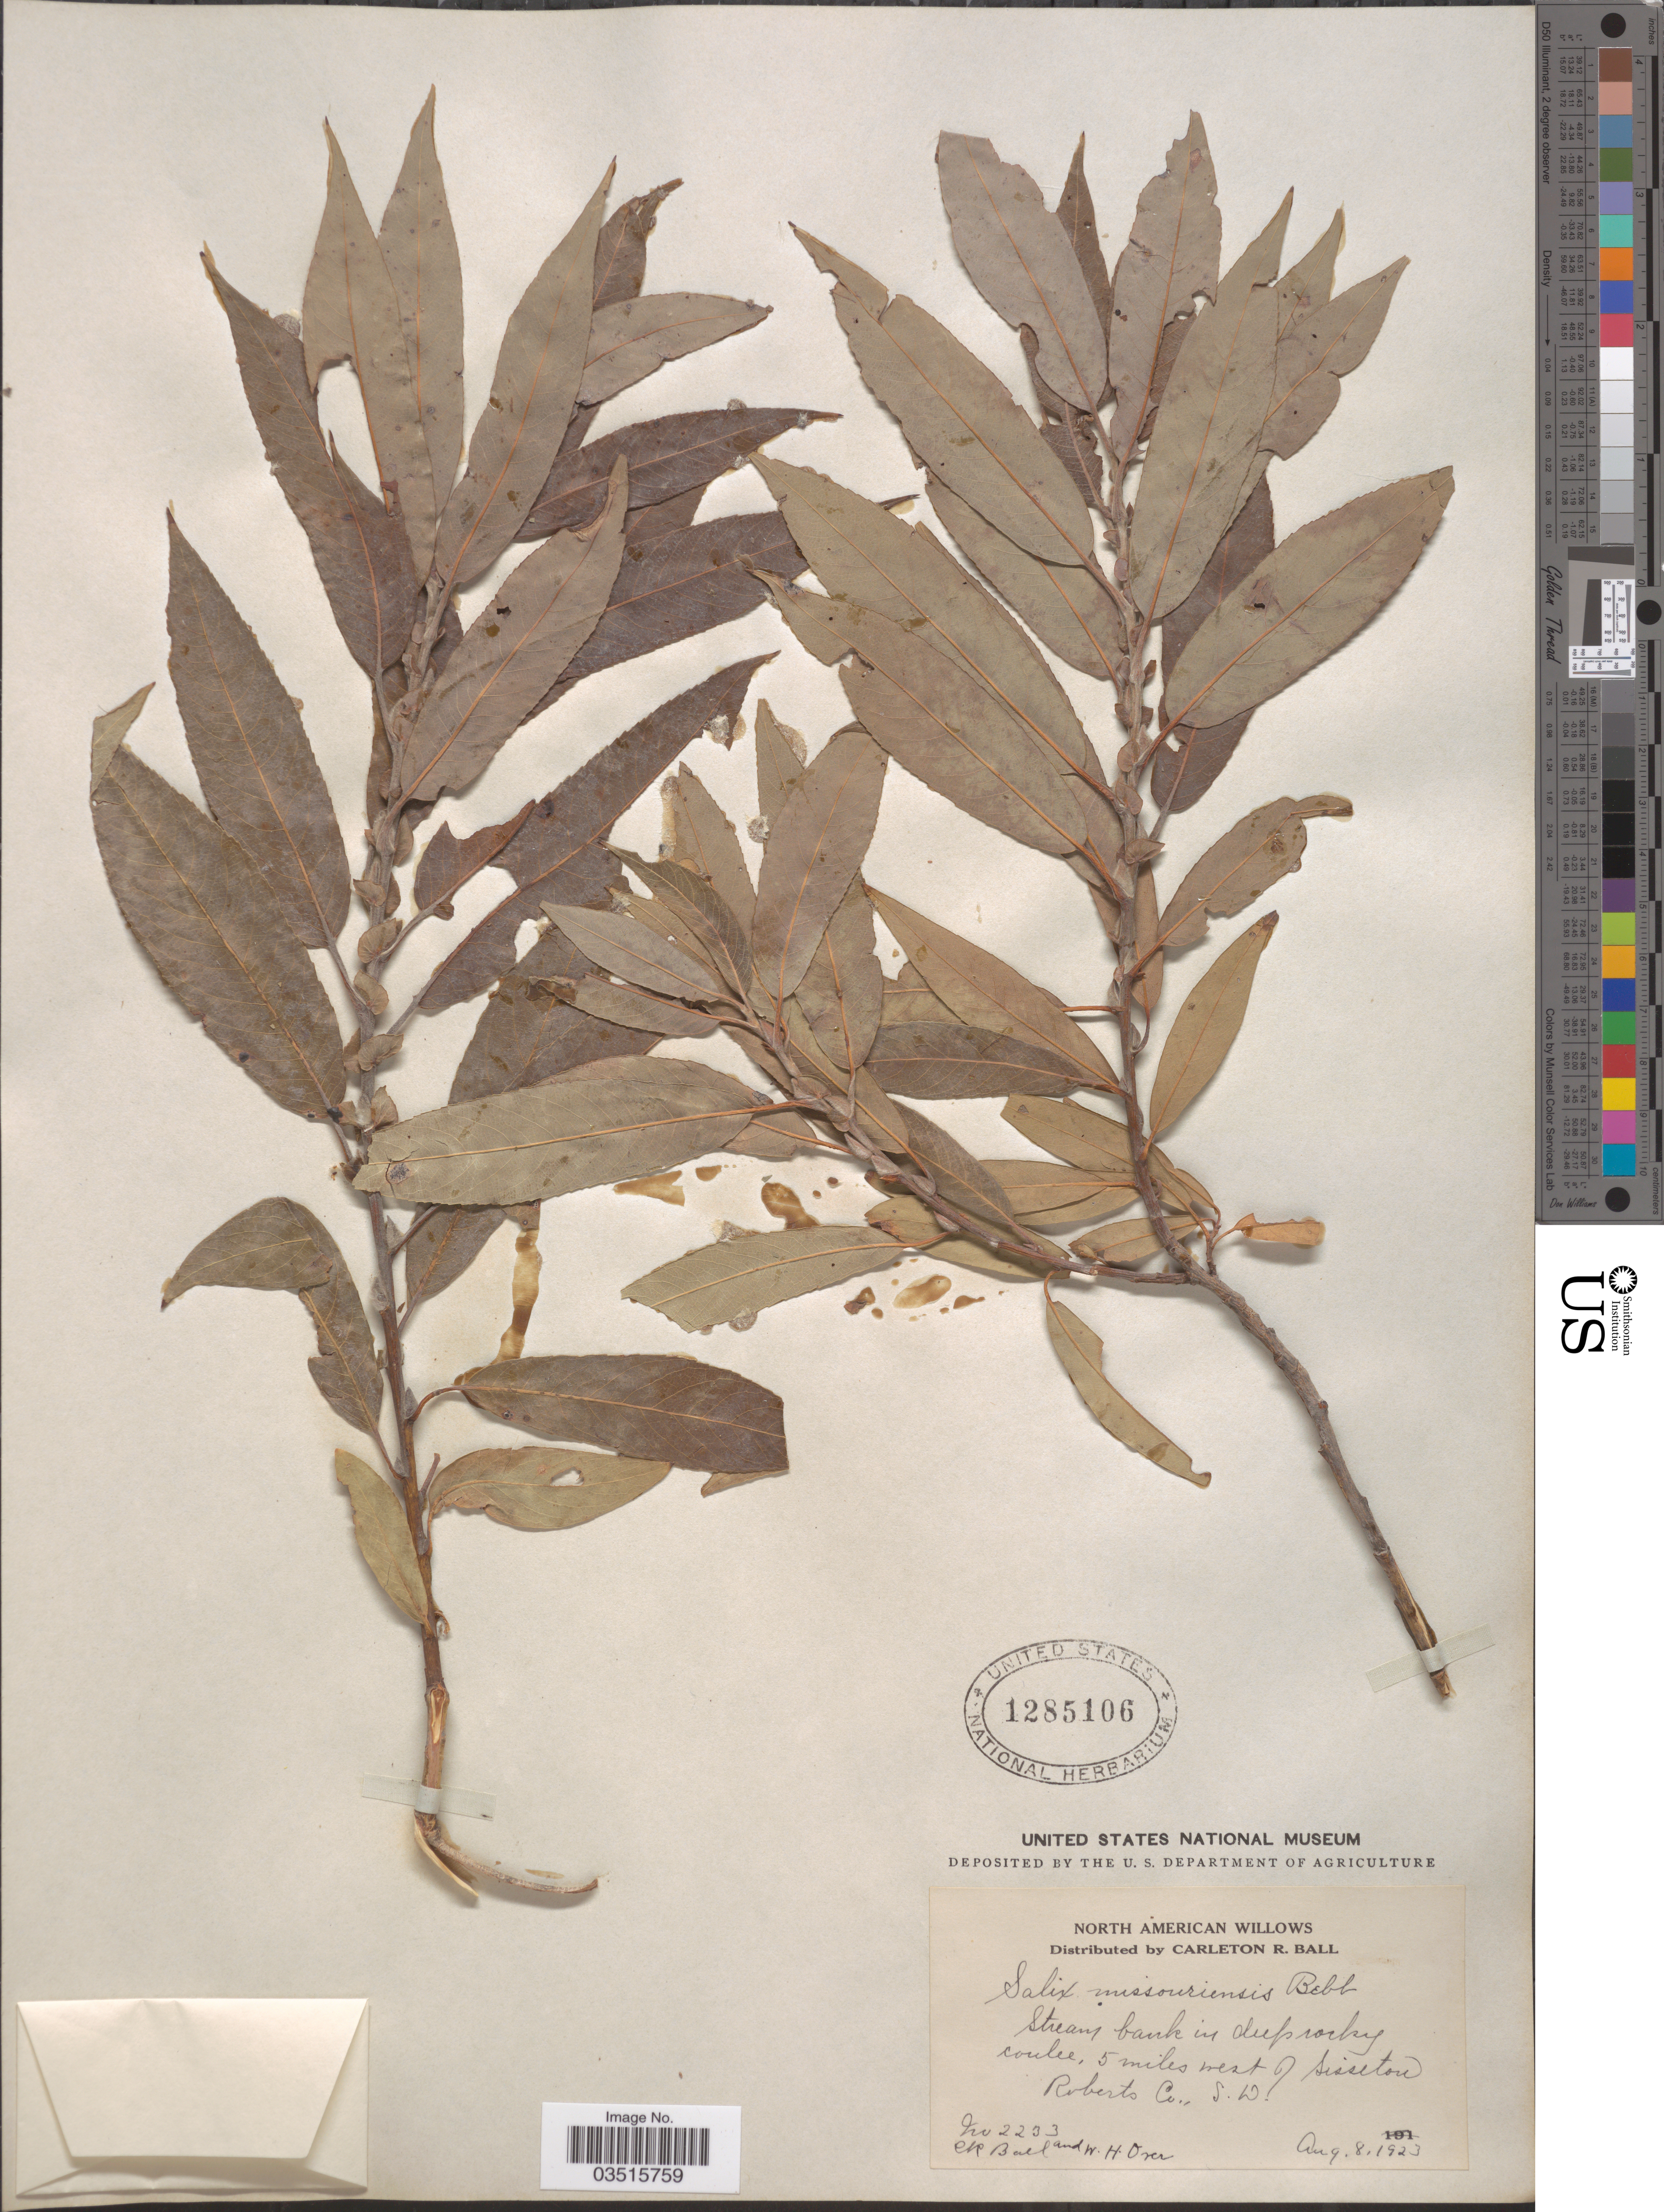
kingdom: Plantae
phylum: Tracheophyta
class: Magnoliopsida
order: Malpighiales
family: Salicaceae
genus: Salix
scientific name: Salix missouriensis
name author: Bebb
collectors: C. R. Ball & W. Over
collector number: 2233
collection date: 1923-08-08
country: United States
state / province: South Dakota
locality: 5 miles west of Sisseton Roberto Co.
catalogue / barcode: US 1285106